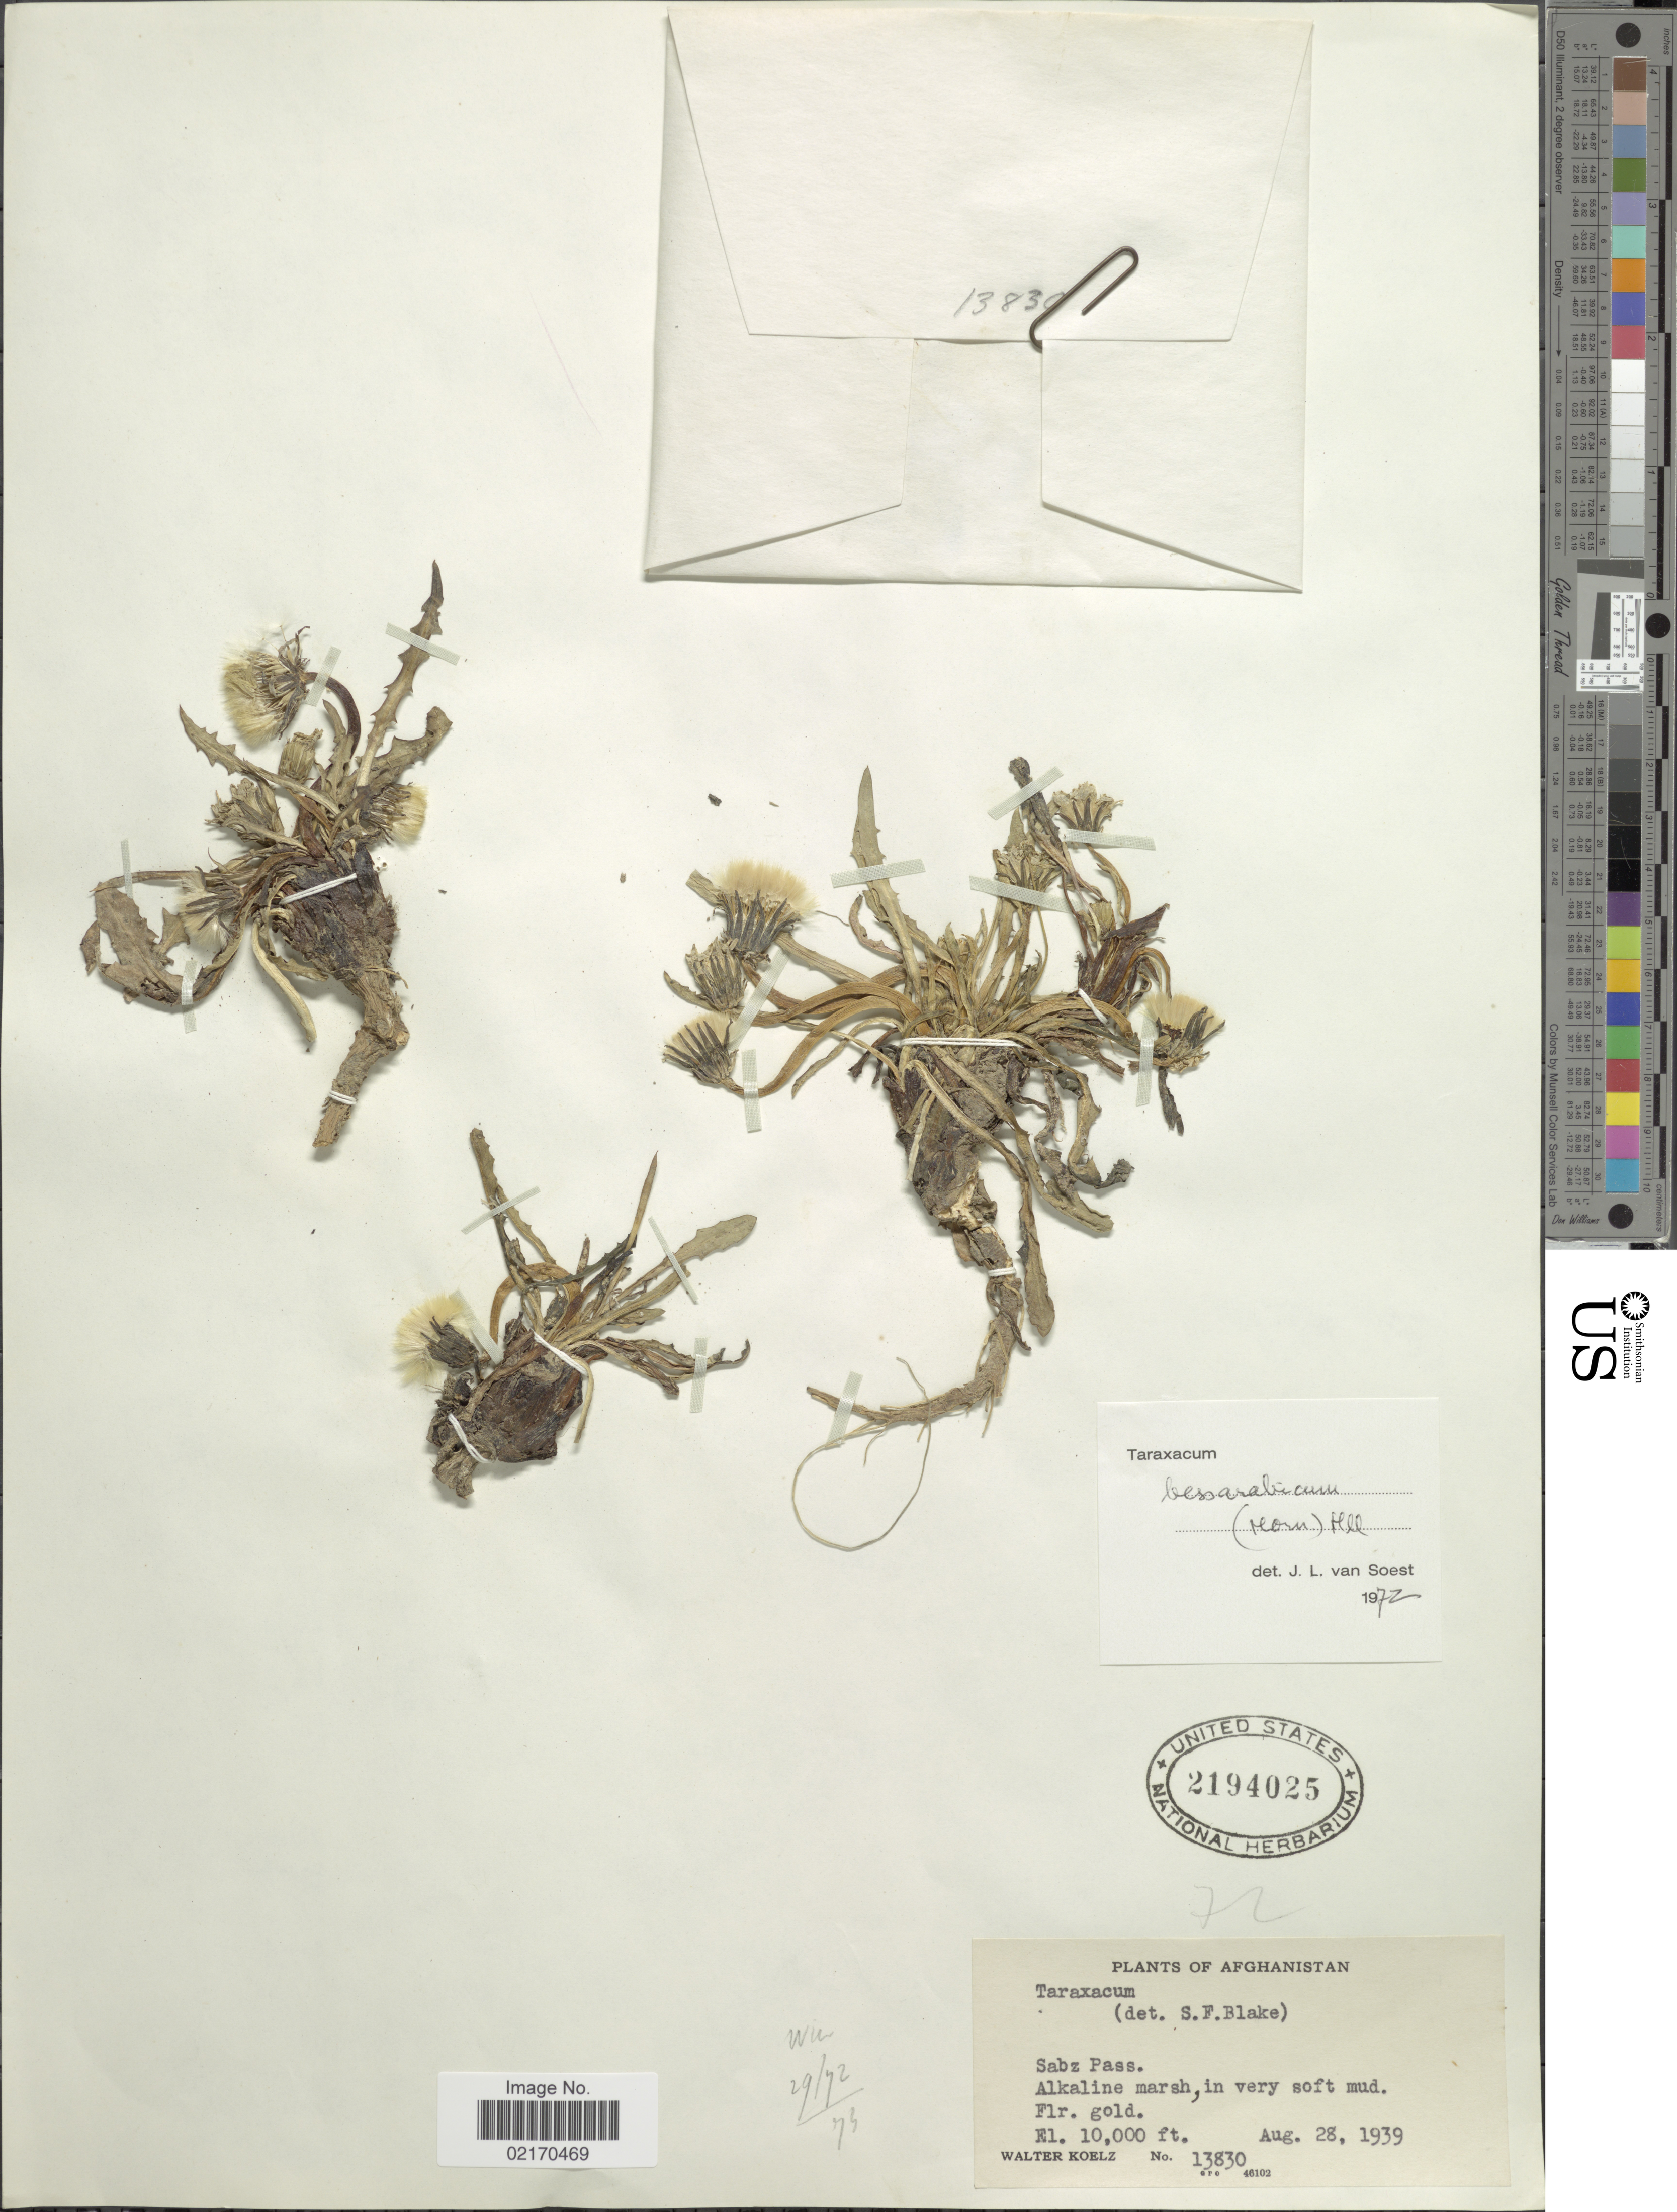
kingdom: Plantae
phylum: Tracheophyta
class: Magnoliopsida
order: Asterales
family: Asteraceae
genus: Taraxacum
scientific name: Taraxacum bessarabicum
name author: (Hornem.) Hand.-Mazz.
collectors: W. N. Koelz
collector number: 13830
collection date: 1939-08-28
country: Afghanistan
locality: Sabz Pass, alkaline marsh.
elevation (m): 3048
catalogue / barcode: US 2194025